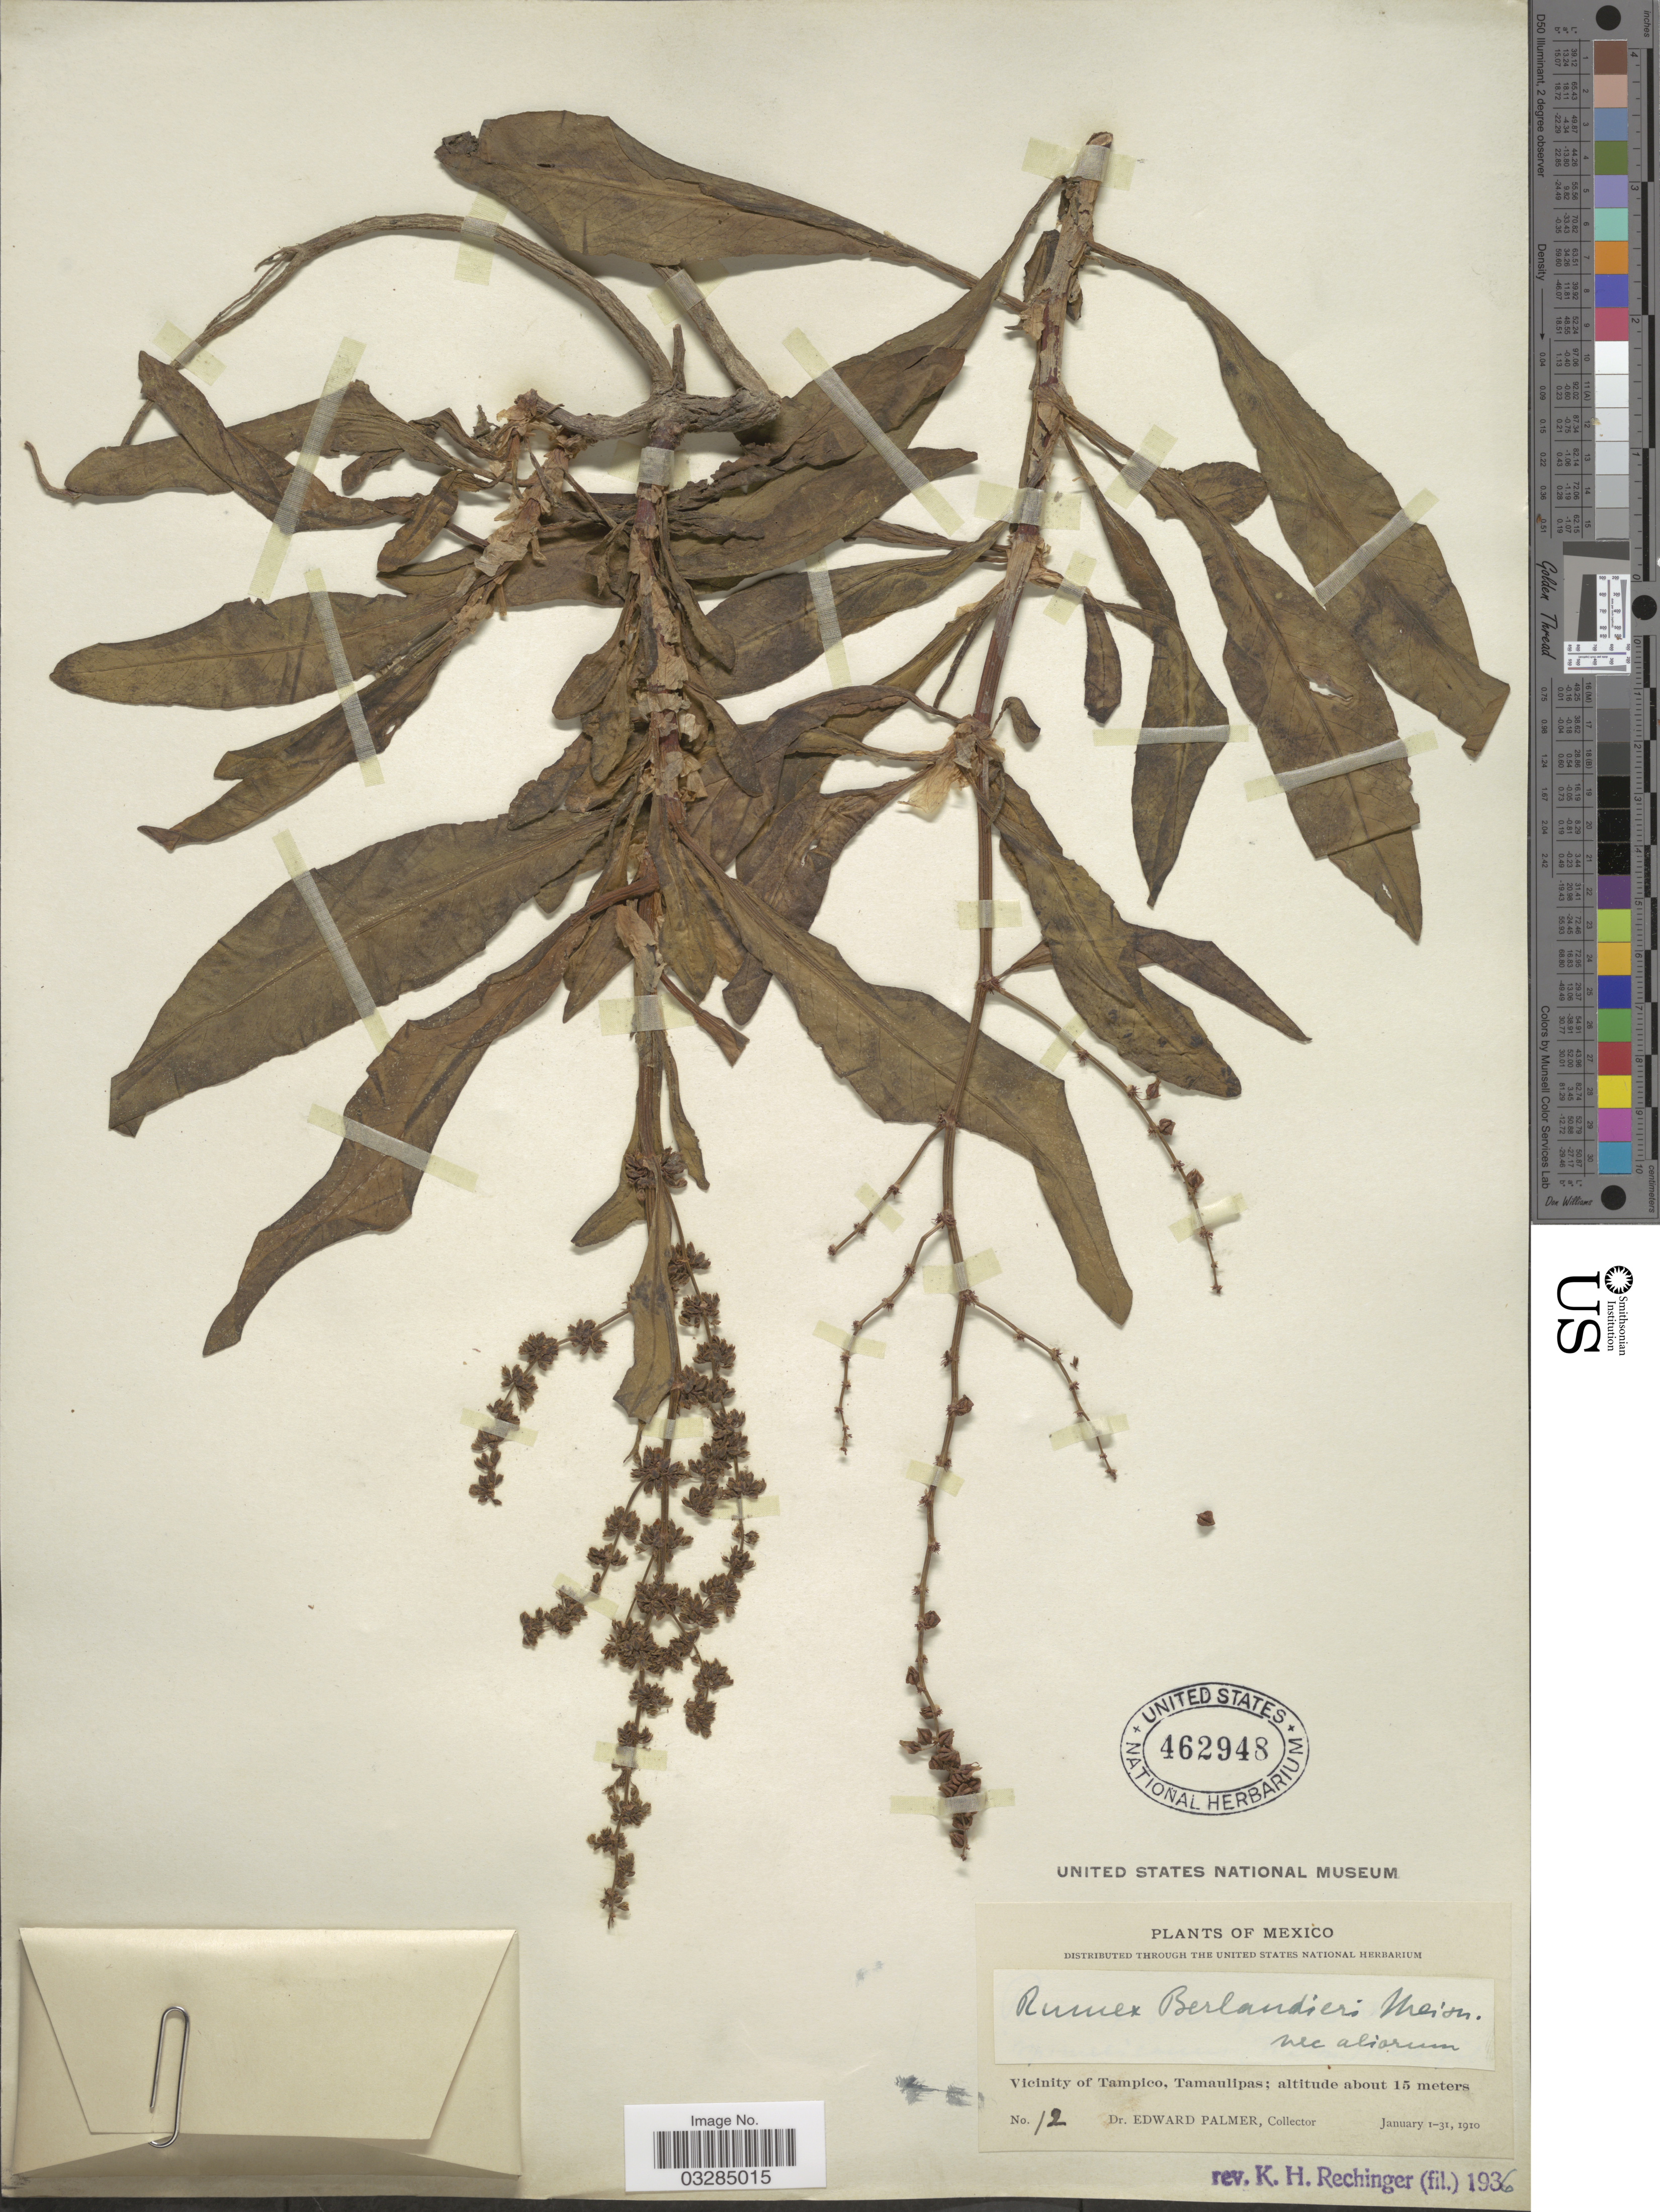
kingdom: Plantae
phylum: Tracheophyta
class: Magnoliopsida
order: Caryophyllales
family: Polygonaceae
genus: Rumex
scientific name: Rumex berlandieri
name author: Meisn.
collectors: E. Palmer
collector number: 12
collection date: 1910-01-01/1910-01-31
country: Mexico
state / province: Tamaulipas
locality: Vicinity of Tampico.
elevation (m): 15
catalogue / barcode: US 462948